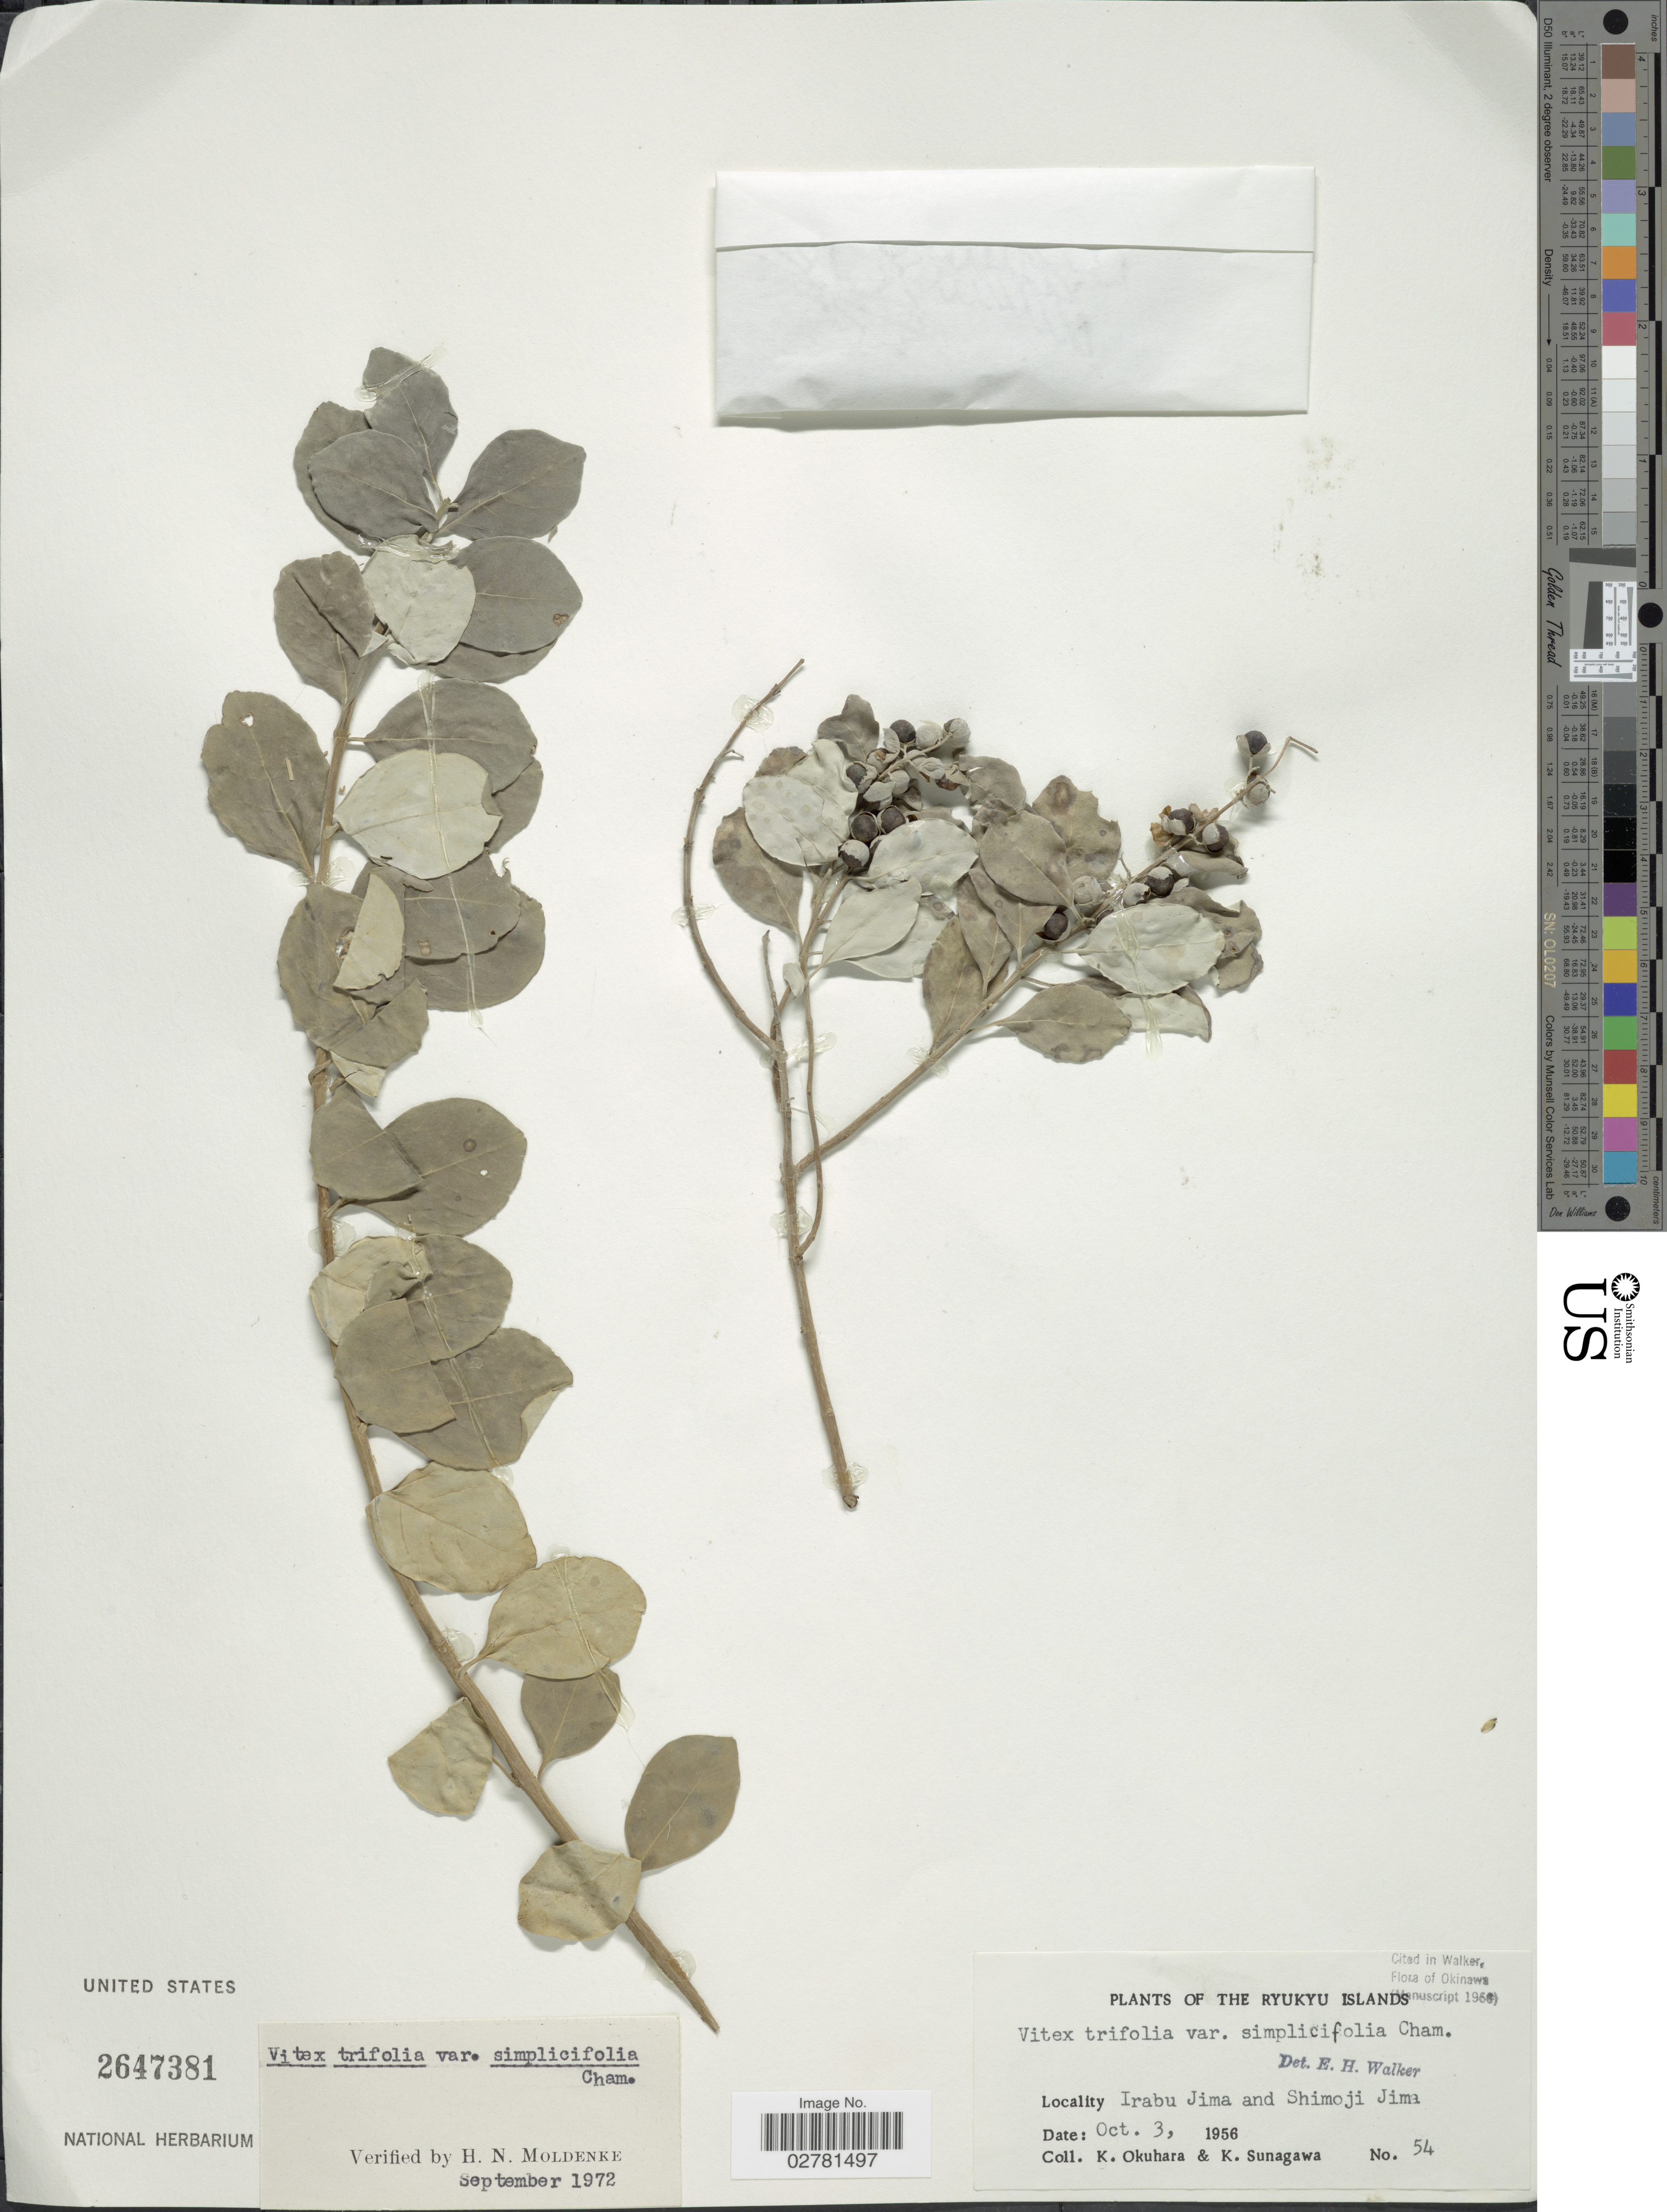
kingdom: Plantae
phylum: Tracheophyta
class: Magnoliopsida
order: Lamiales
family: Lamiaceae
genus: Vitex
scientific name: Vitex trifoliata var. simplicifolia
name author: Cham.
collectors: K. Okuhara & K. Sunagawa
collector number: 54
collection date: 1956-10-03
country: Japan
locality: The Ryukyu Islands. Irabu Jima and Shimoji Jima.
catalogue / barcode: US 2647381